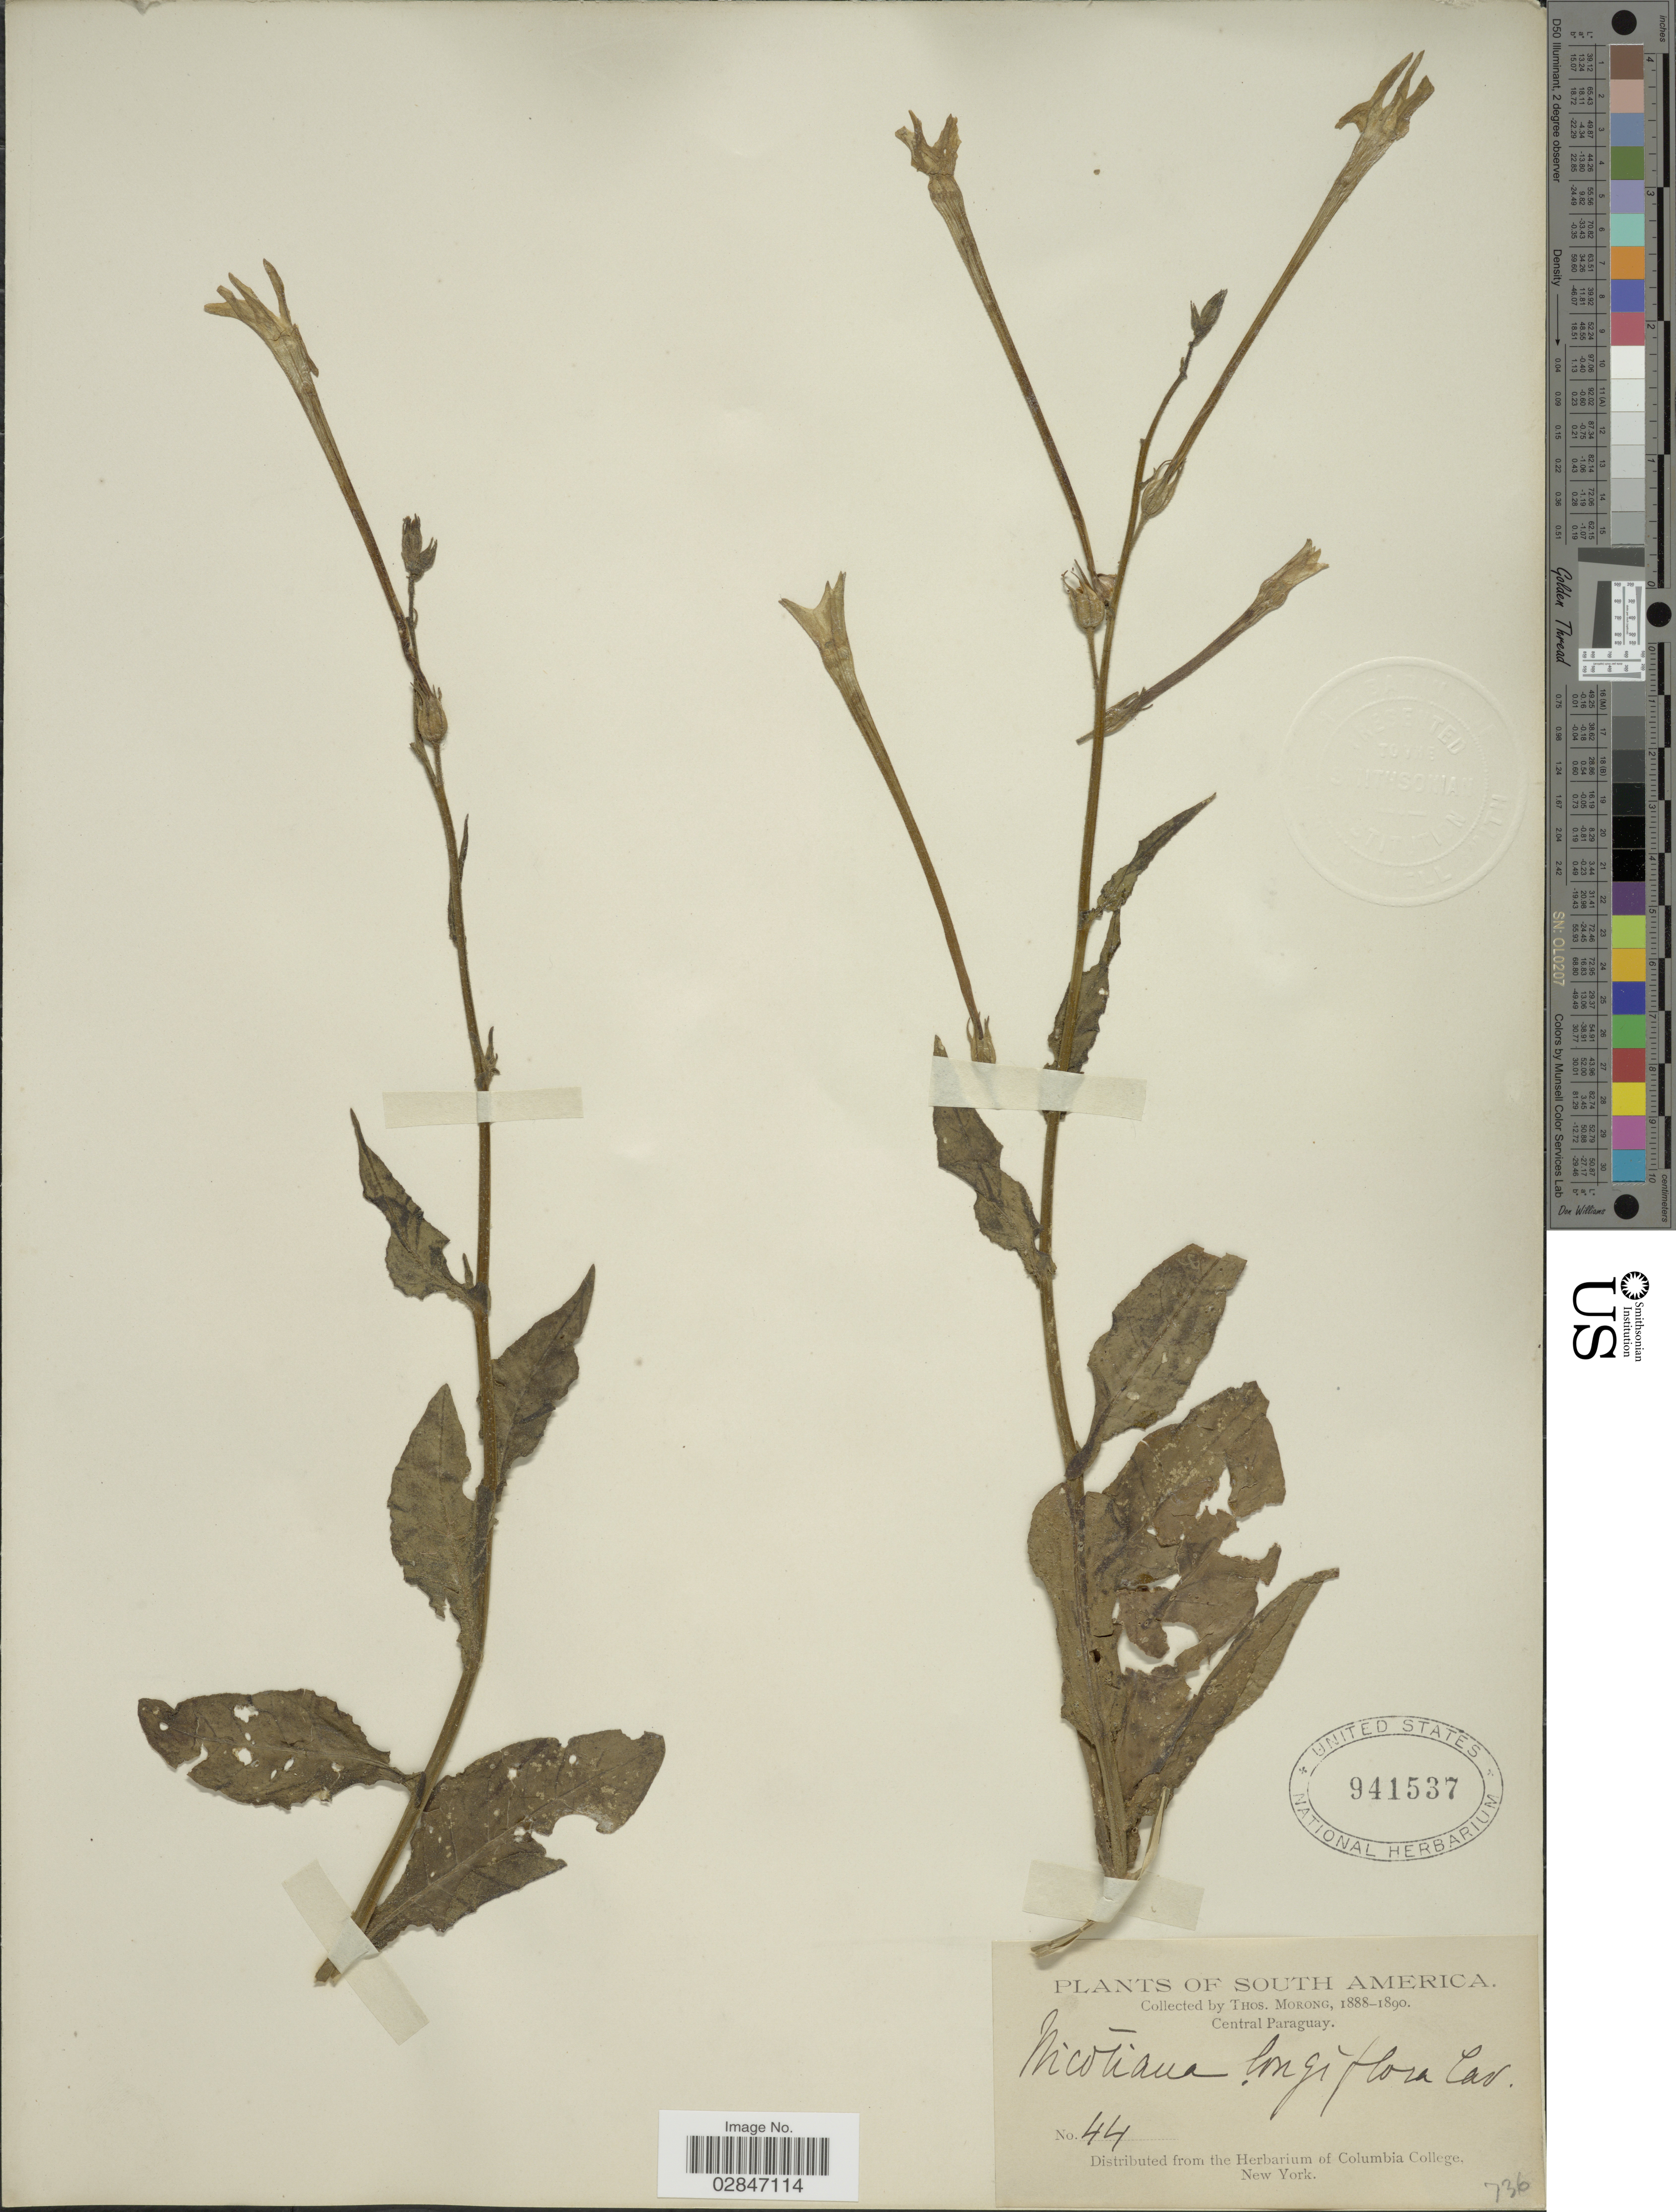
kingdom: Plantae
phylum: Tracheophyta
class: Magnoliopsida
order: Solanales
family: Solanaceae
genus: Nicotiana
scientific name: Nicotiana longiflora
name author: Cav.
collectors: ex herb. T. Morong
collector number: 44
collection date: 1888/1890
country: Paraguay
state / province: Central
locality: Central Paraguay.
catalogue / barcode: US 941537